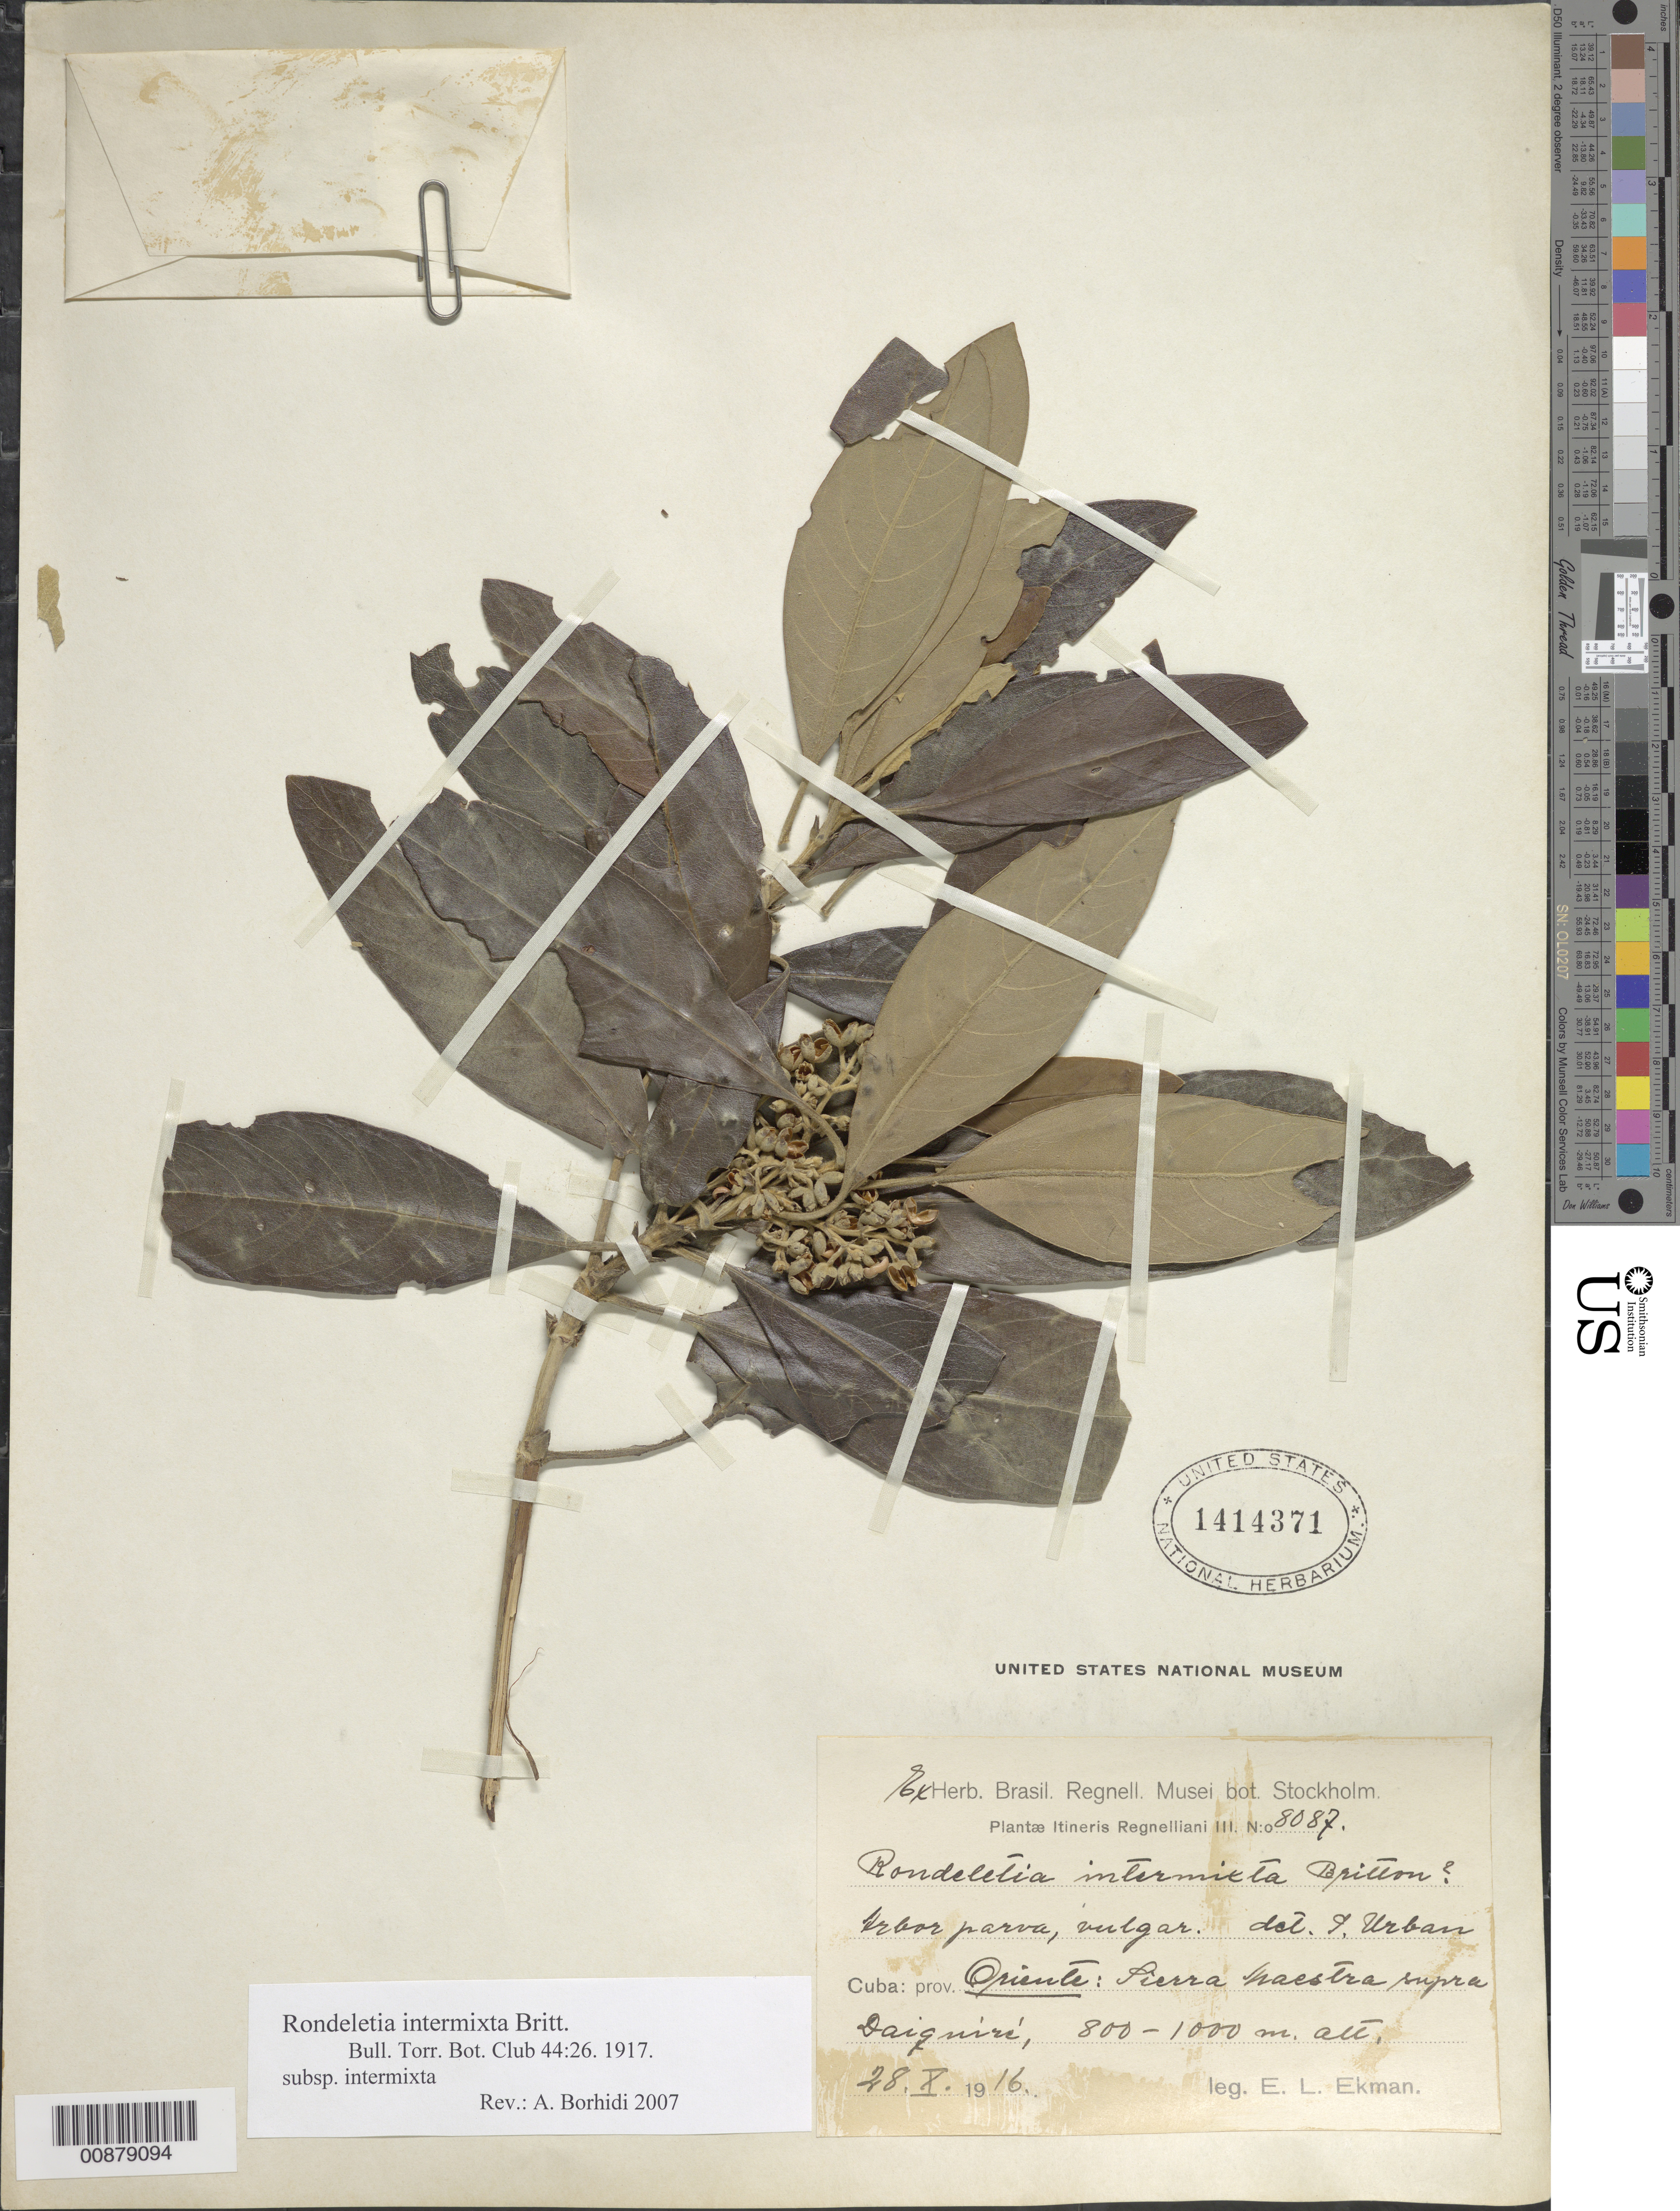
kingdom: Plantae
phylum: Tracheophyta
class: Magnoliopsida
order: Gentianales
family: Rubiaceae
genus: Rondeletia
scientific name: Rondeletia intermixta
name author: Britton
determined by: Borhidi, Attila L.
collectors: E. L. Ekman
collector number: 8087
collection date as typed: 28 Oct 1916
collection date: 1916-10-28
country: Cuba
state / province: Oriente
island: Cuba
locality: Sierra Maestra supra Daiquirí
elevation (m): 800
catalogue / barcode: US 1414371